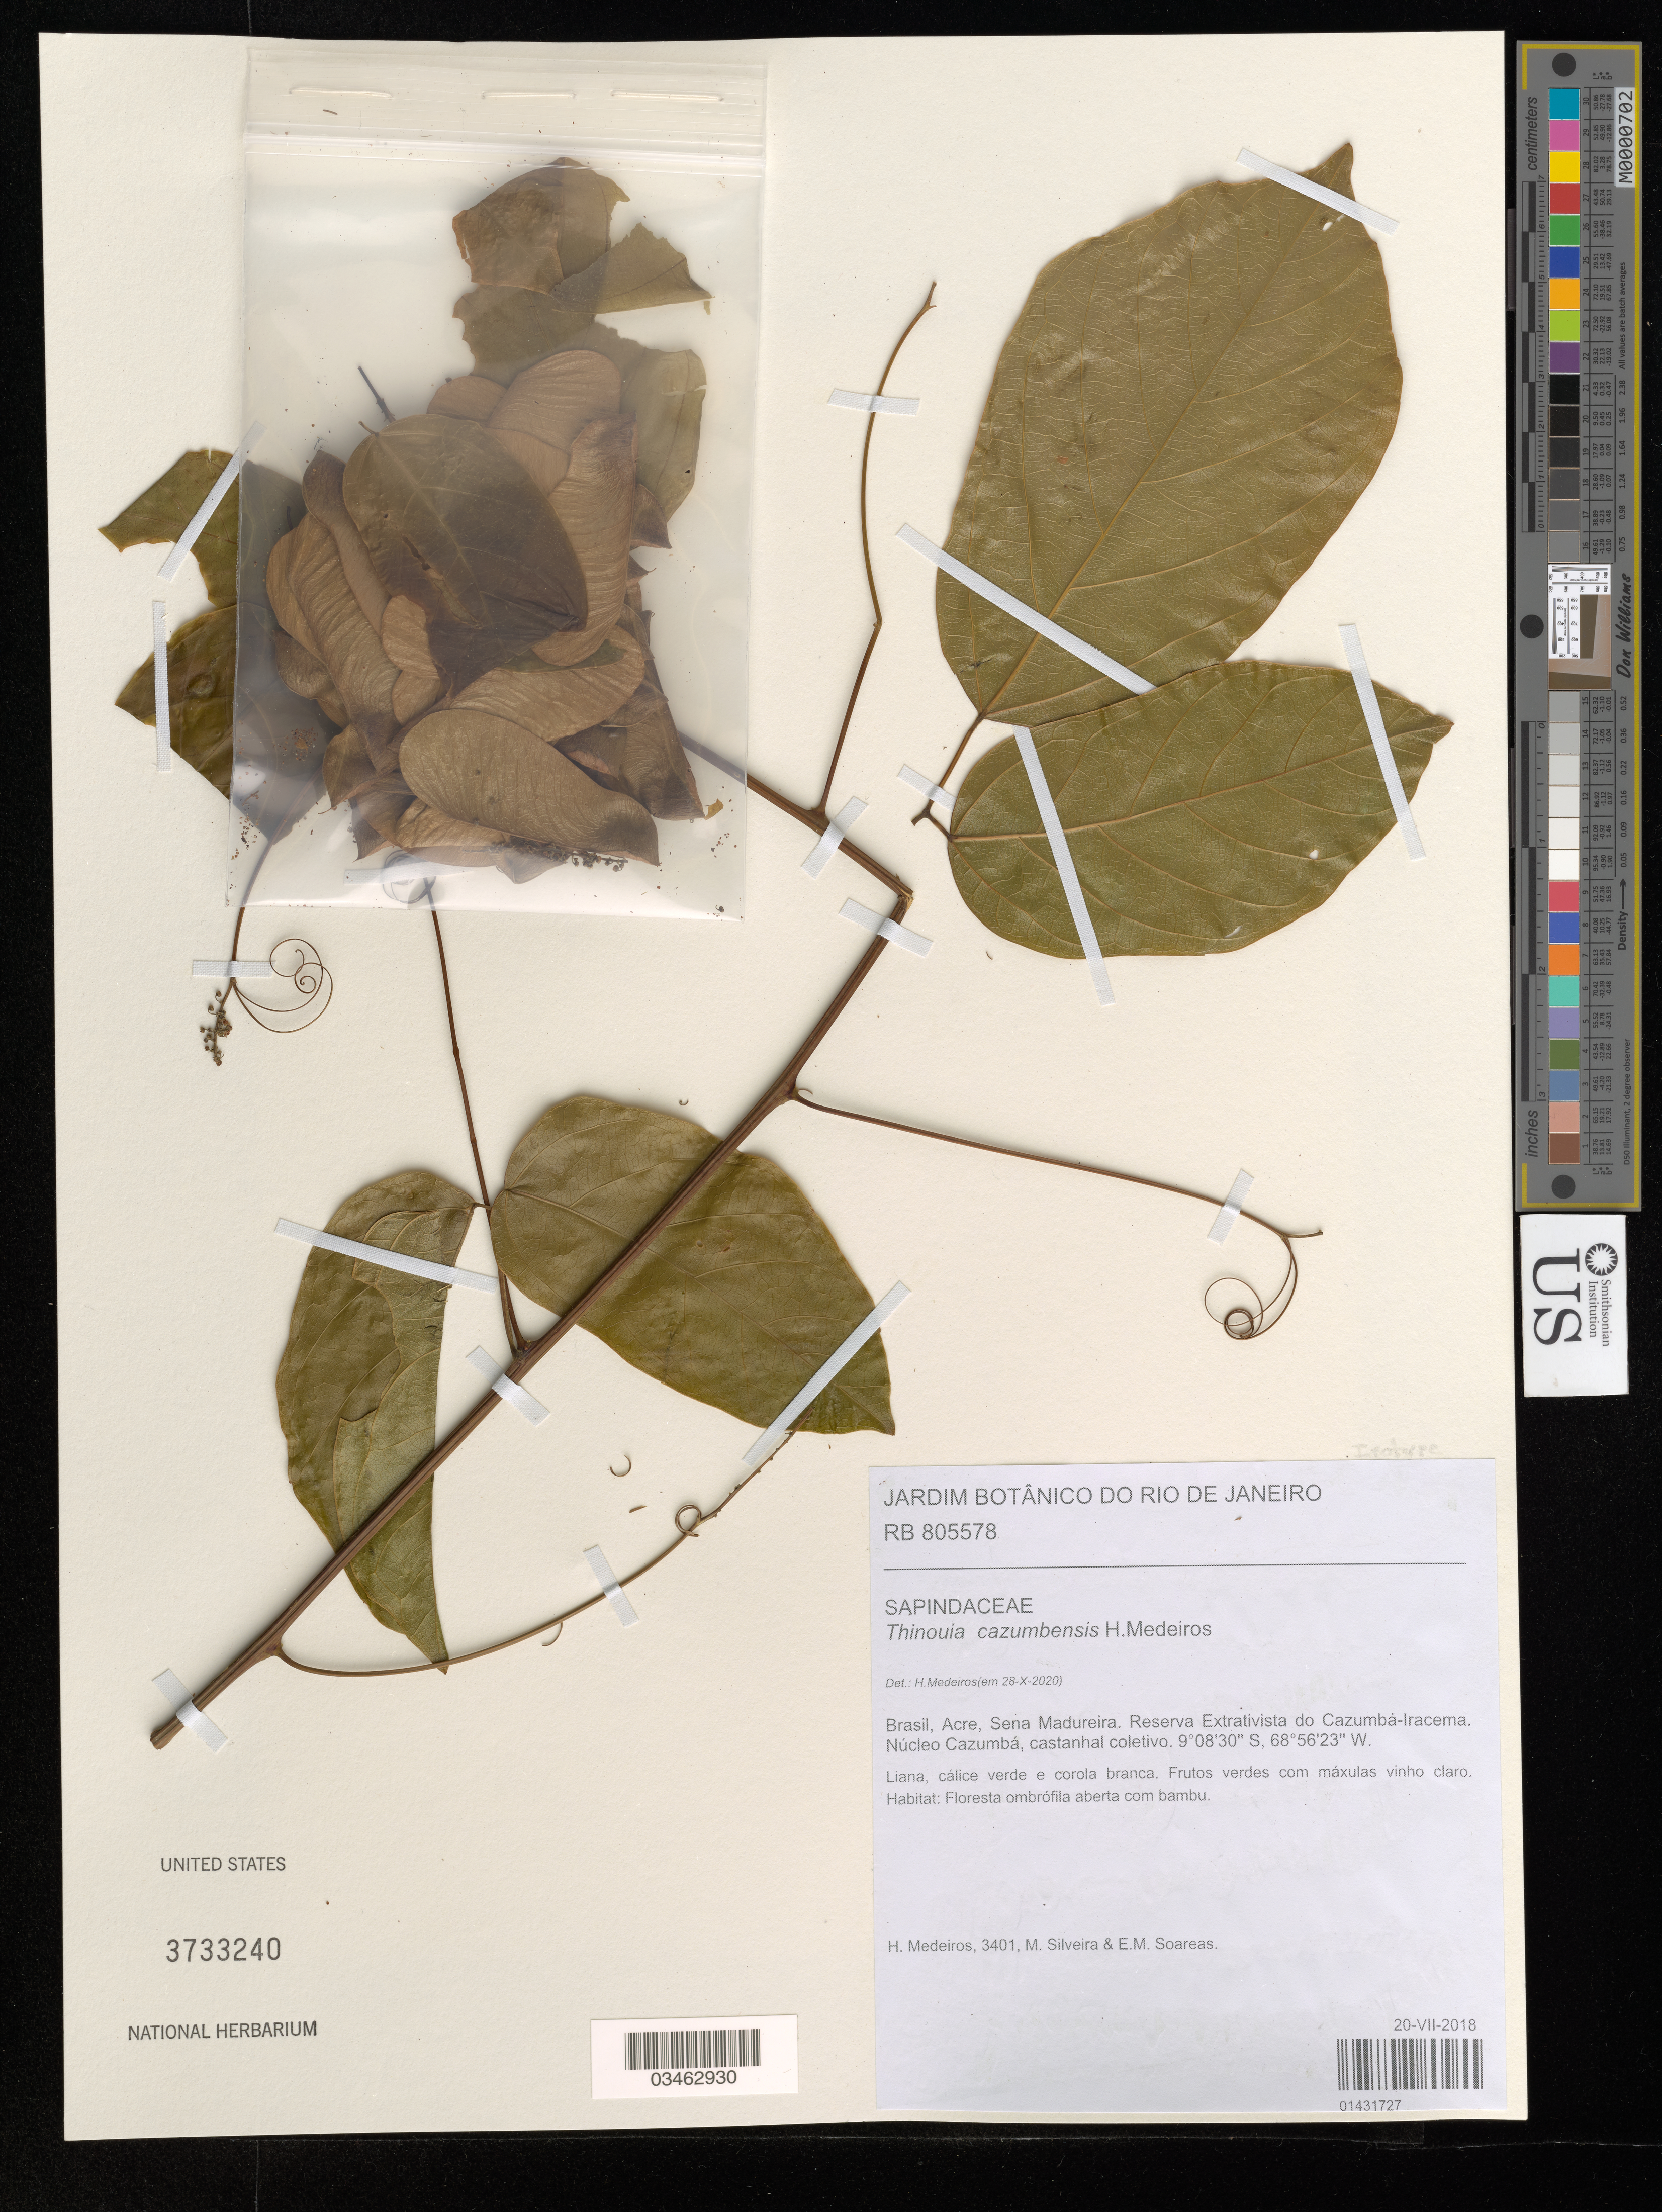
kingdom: Plantae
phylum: Tracheophyta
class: Magnoliopsida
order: Sapindales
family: Sapindaceae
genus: Thinouia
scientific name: Thinouia cazumbensis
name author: H. Medeiros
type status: Isotype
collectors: H. Medeiros, M. Silveira & E. Soareas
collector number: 3401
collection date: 2018-07-20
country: Brazil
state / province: Acre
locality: Sena Madureira. Reserva Extrativista do Cazumba-Iracema. Nucleo Cazumba, castanhal coletivo.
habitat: Floresta ombrofita aberta com bambu.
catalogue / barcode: US 3733240